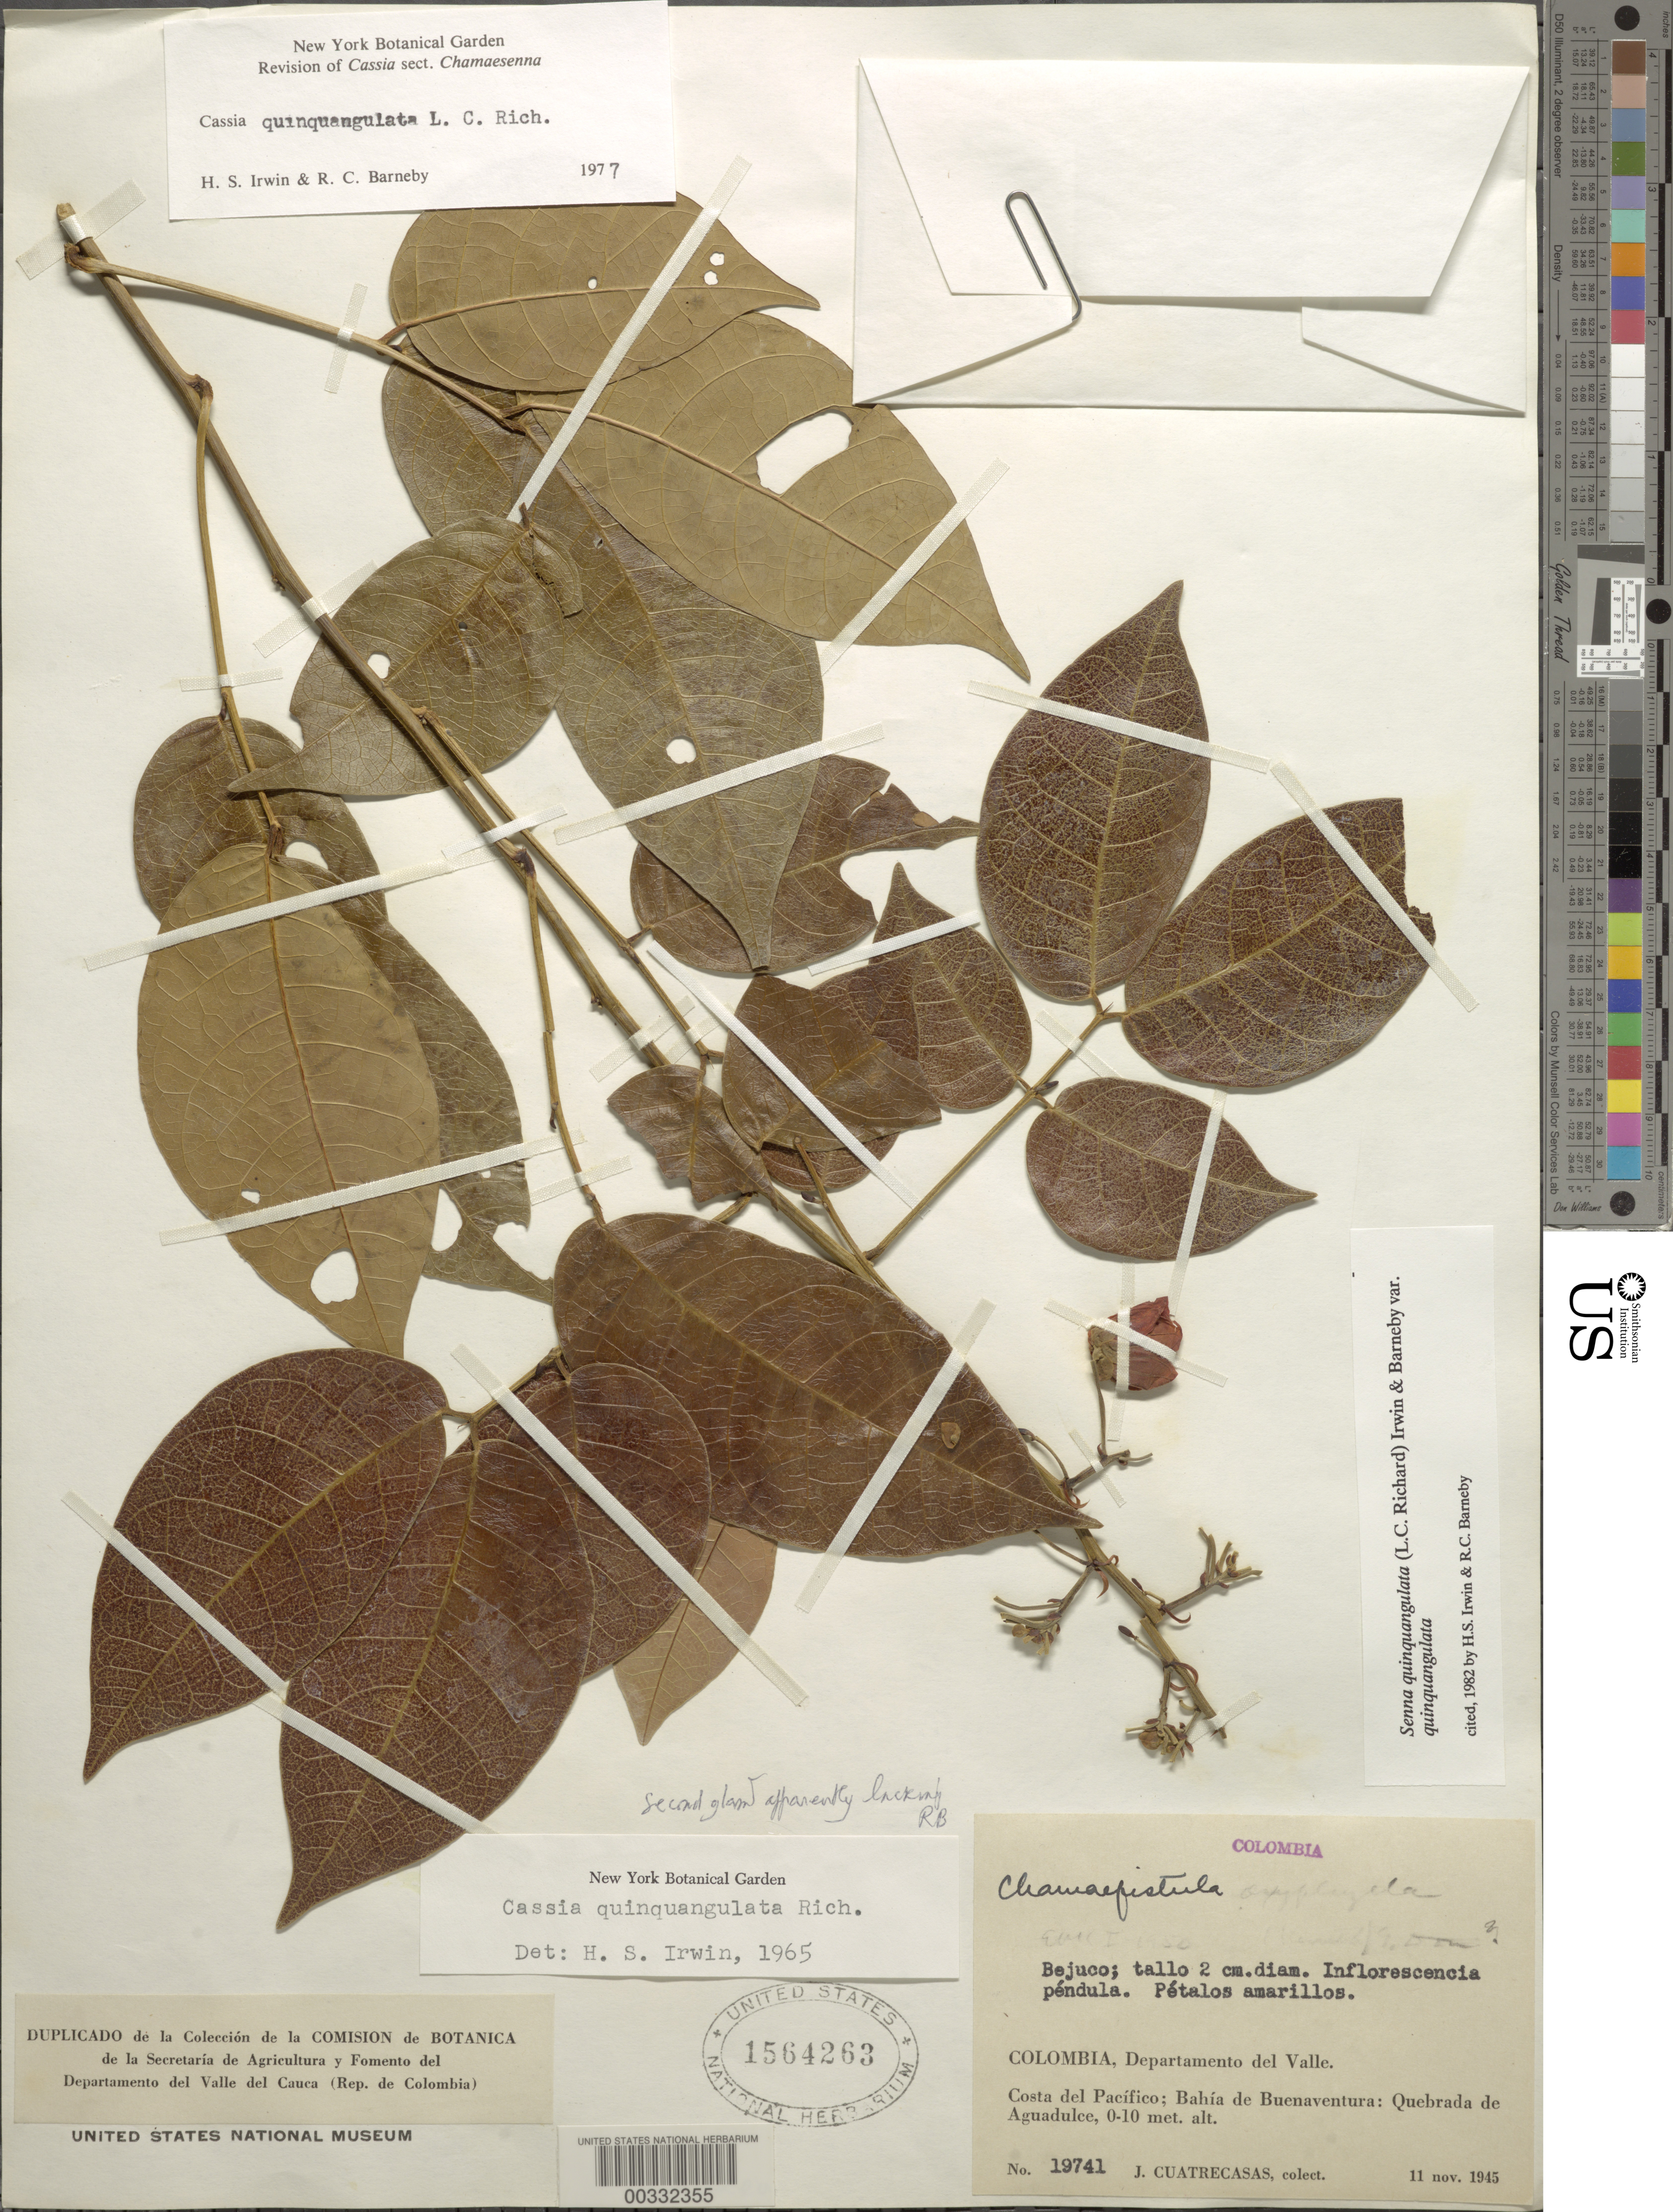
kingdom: Plantae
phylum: Tracheophyta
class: Magnoliopsida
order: Fabales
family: Fabaceae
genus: Senna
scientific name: Senna quinquangulata var. quinquangulata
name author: H.S. Irwin & Barneby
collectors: J. Cuatrecasas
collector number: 19741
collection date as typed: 11 Nov 1945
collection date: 1945-11-11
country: Colombia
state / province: Valle del Cauca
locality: Costa del Pacifico; Bahia de Buena Ventura; Quebrada de Agua Dulce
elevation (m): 0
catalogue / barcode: US 1564263